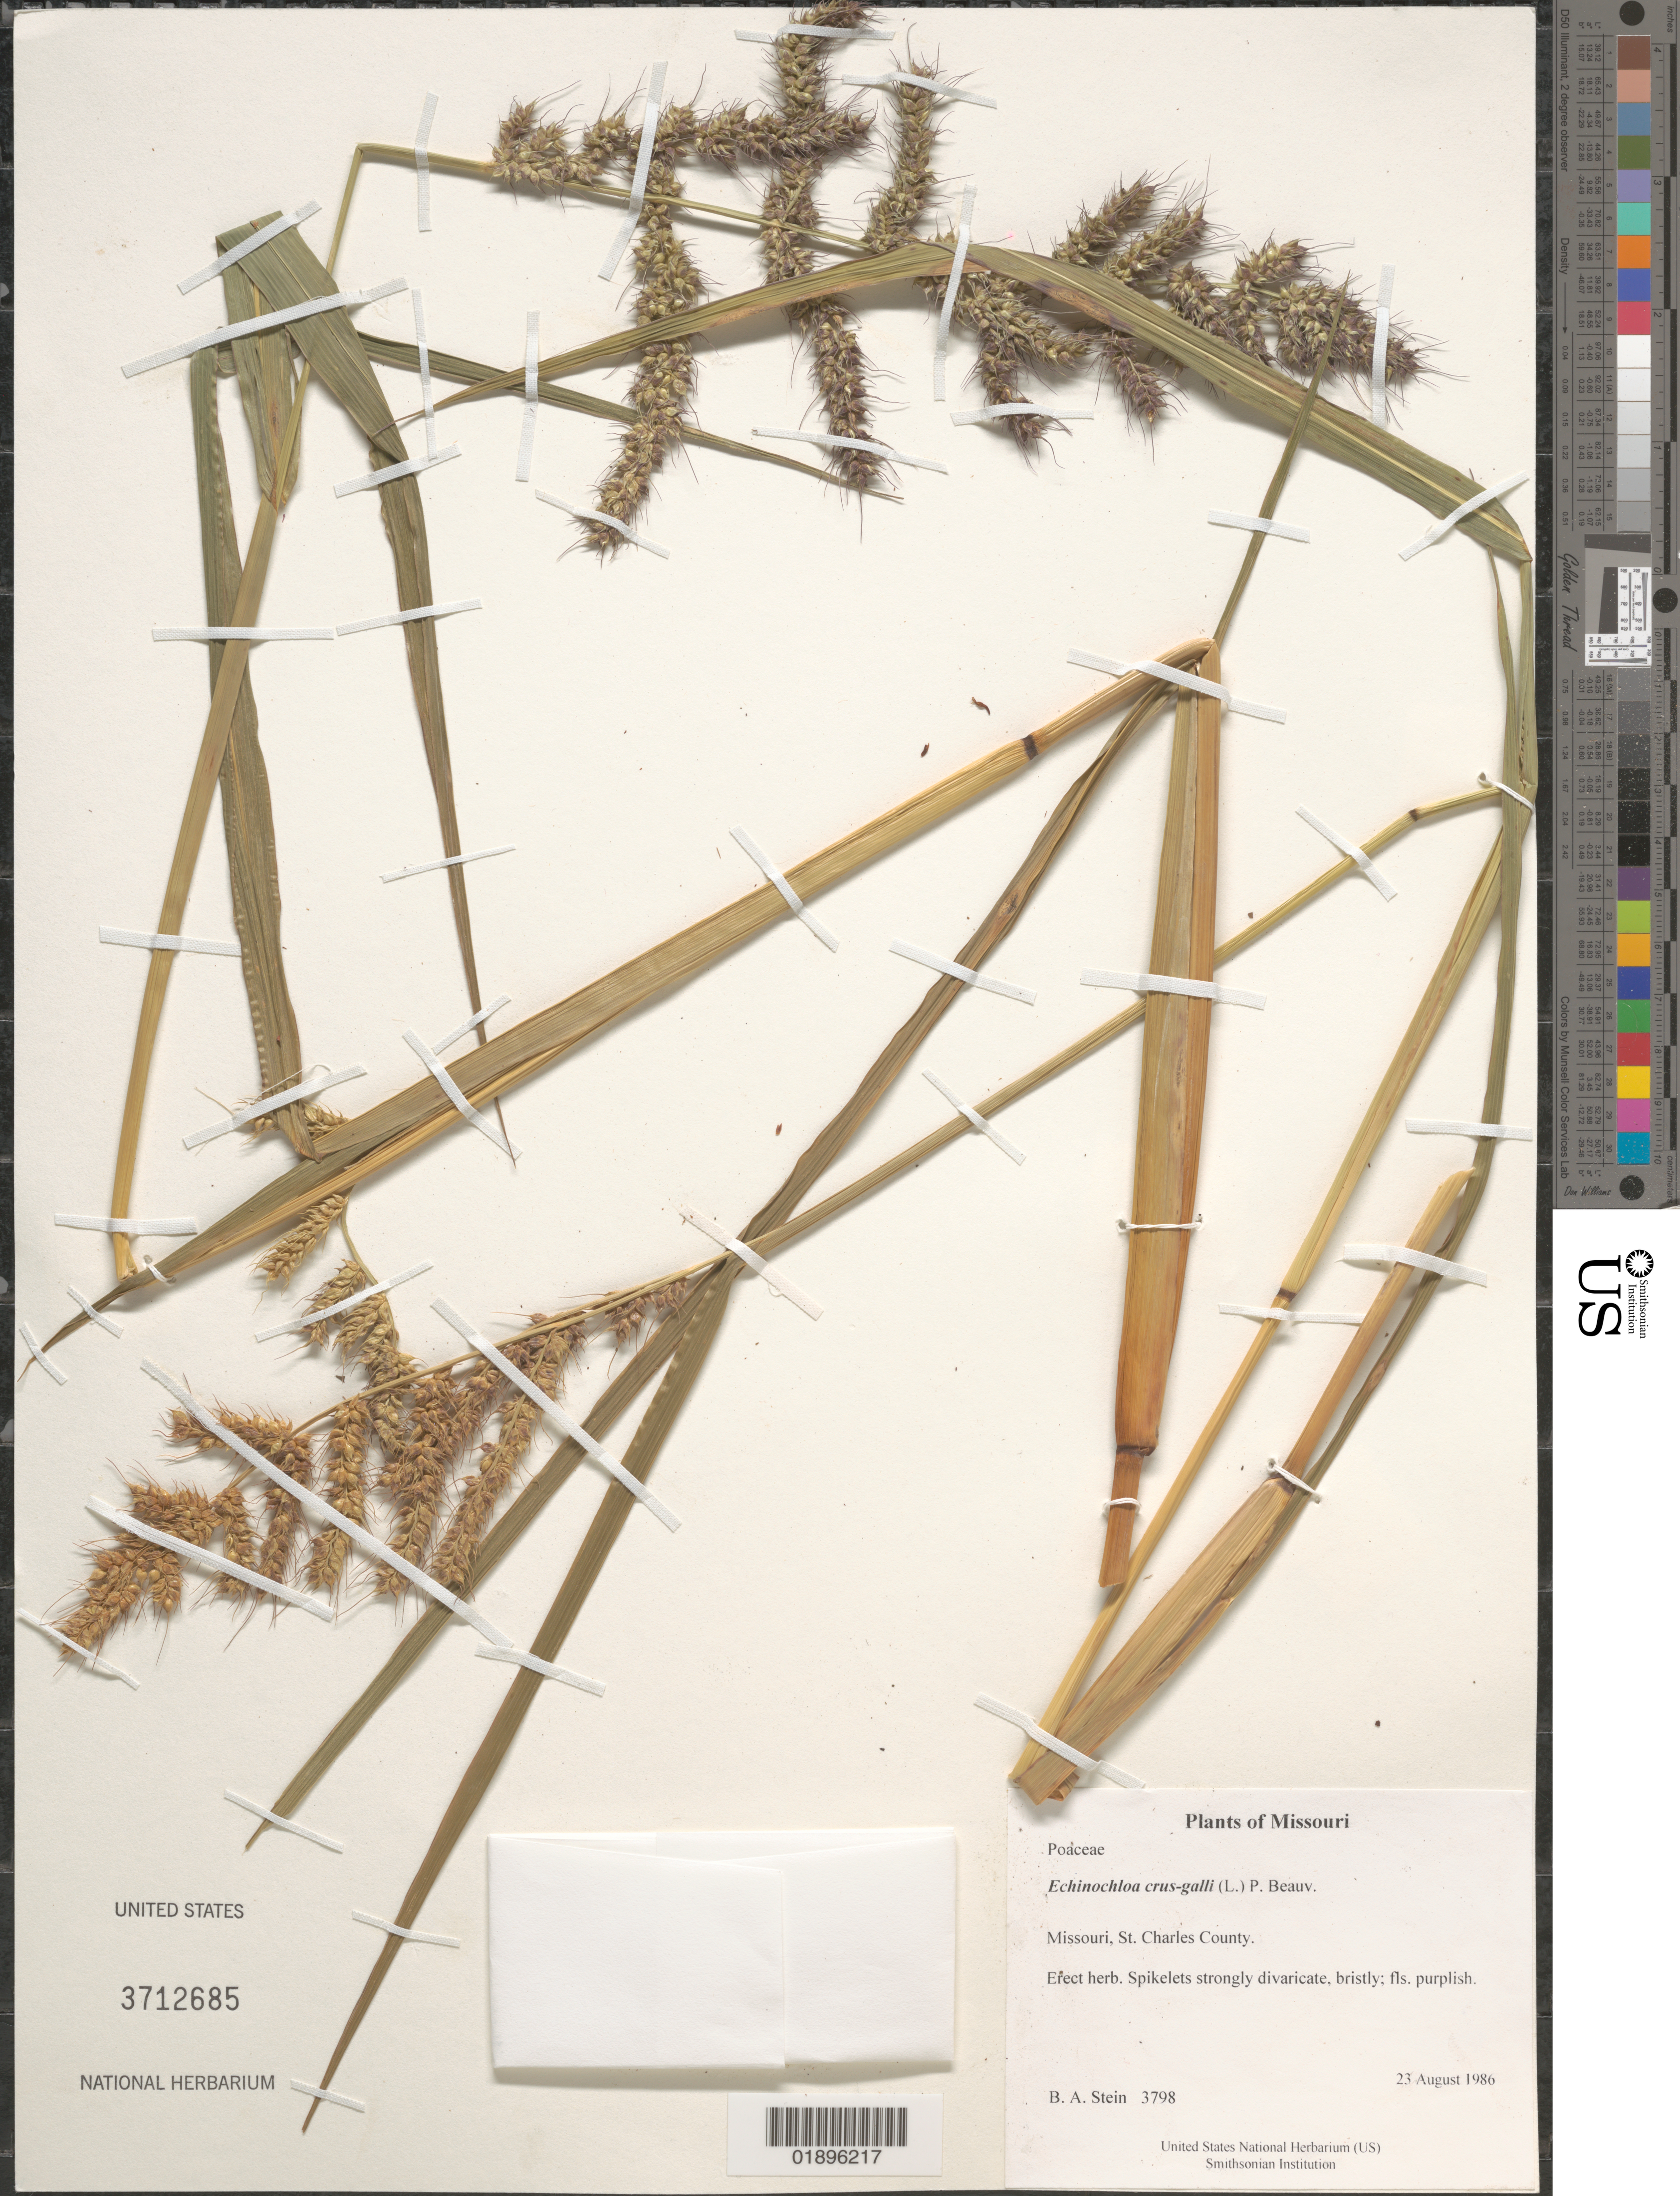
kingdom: Plantae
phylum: Tracheophyta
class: Liliopsida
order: Poales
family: Poaceae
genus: Echinochloa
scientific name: Echinochloa crus-galli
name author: (L.) P. Beauv.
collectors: B. A. Stein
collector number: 3798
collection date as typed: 23 August 1986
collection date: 1986-08-23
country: United States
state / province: Missouri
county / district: St. Charles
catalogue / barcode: US 3712685